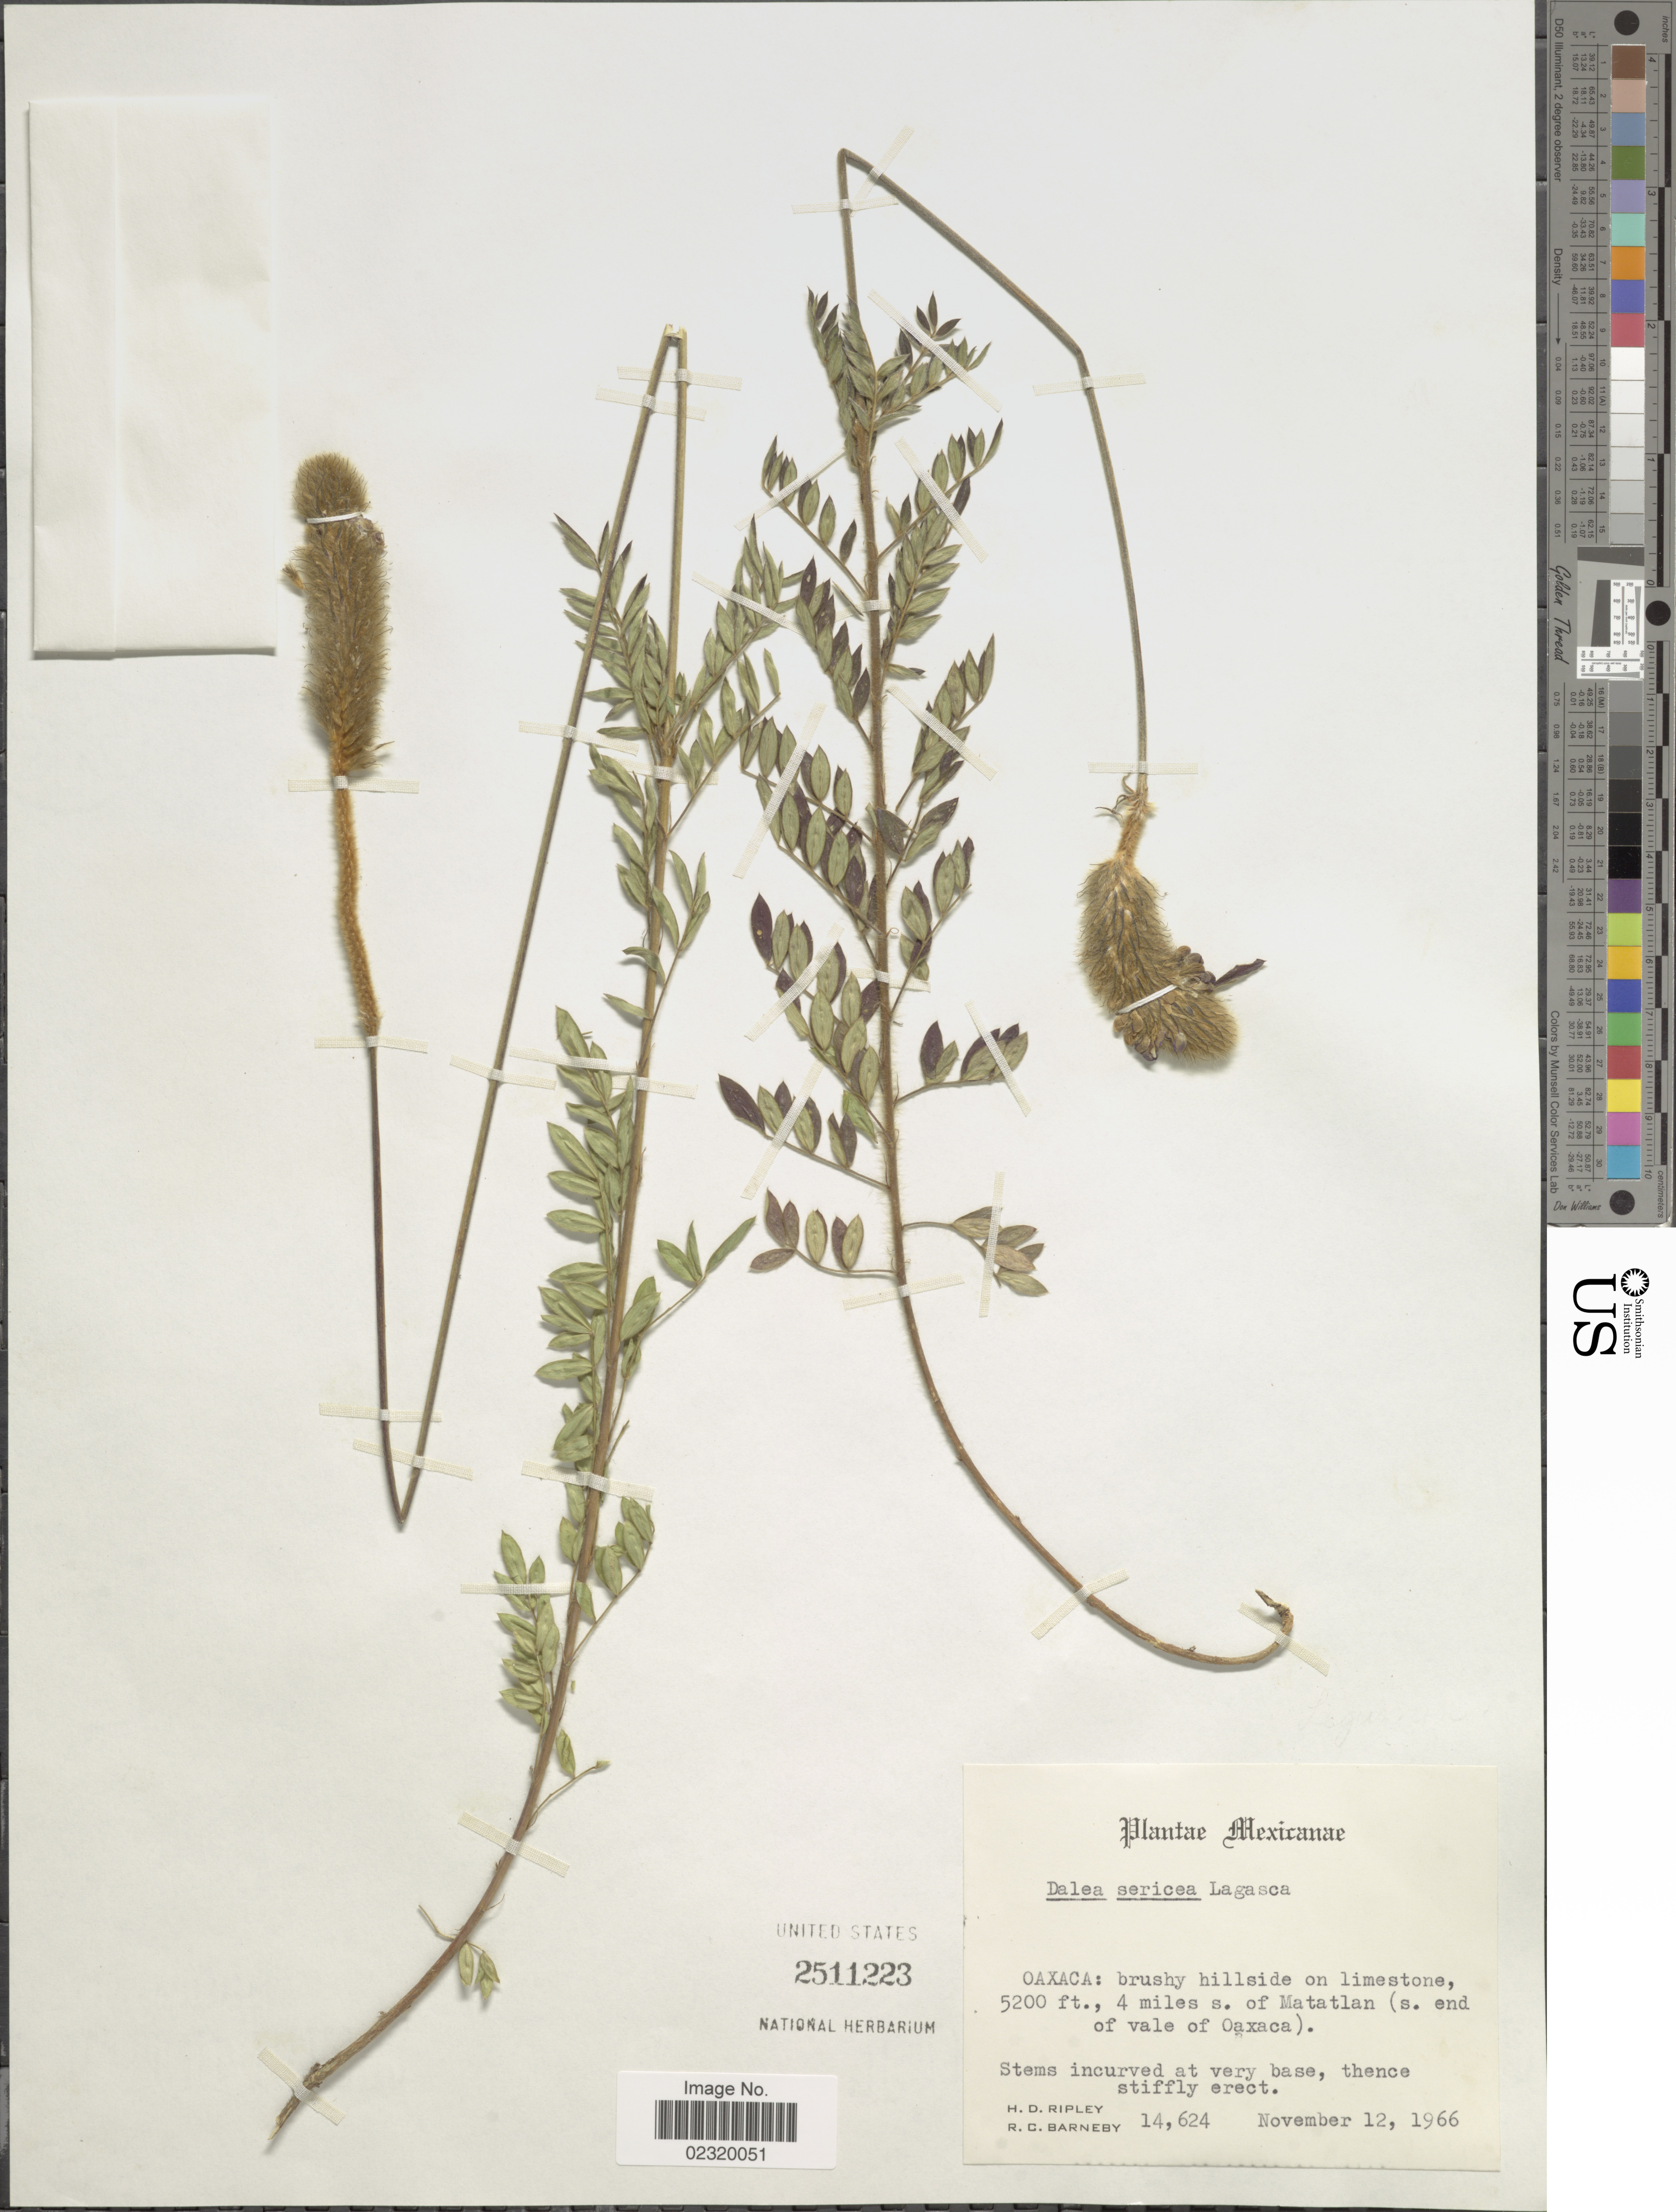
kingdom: Plantae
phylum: Tracheophyta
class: Magnoliopsida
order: Fabales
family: Fabaceae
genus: Dalea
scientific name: Dalea sericea var. sericea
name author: Lag.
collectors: H. Ripley & R. C. Barneby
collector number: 14624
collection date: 1966-11-12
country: Mexico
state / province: Oaxaca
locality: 4 miles s. of Matatlan (s. end of vale of Oaxaca)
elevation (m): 1585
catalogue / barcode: US 2511223